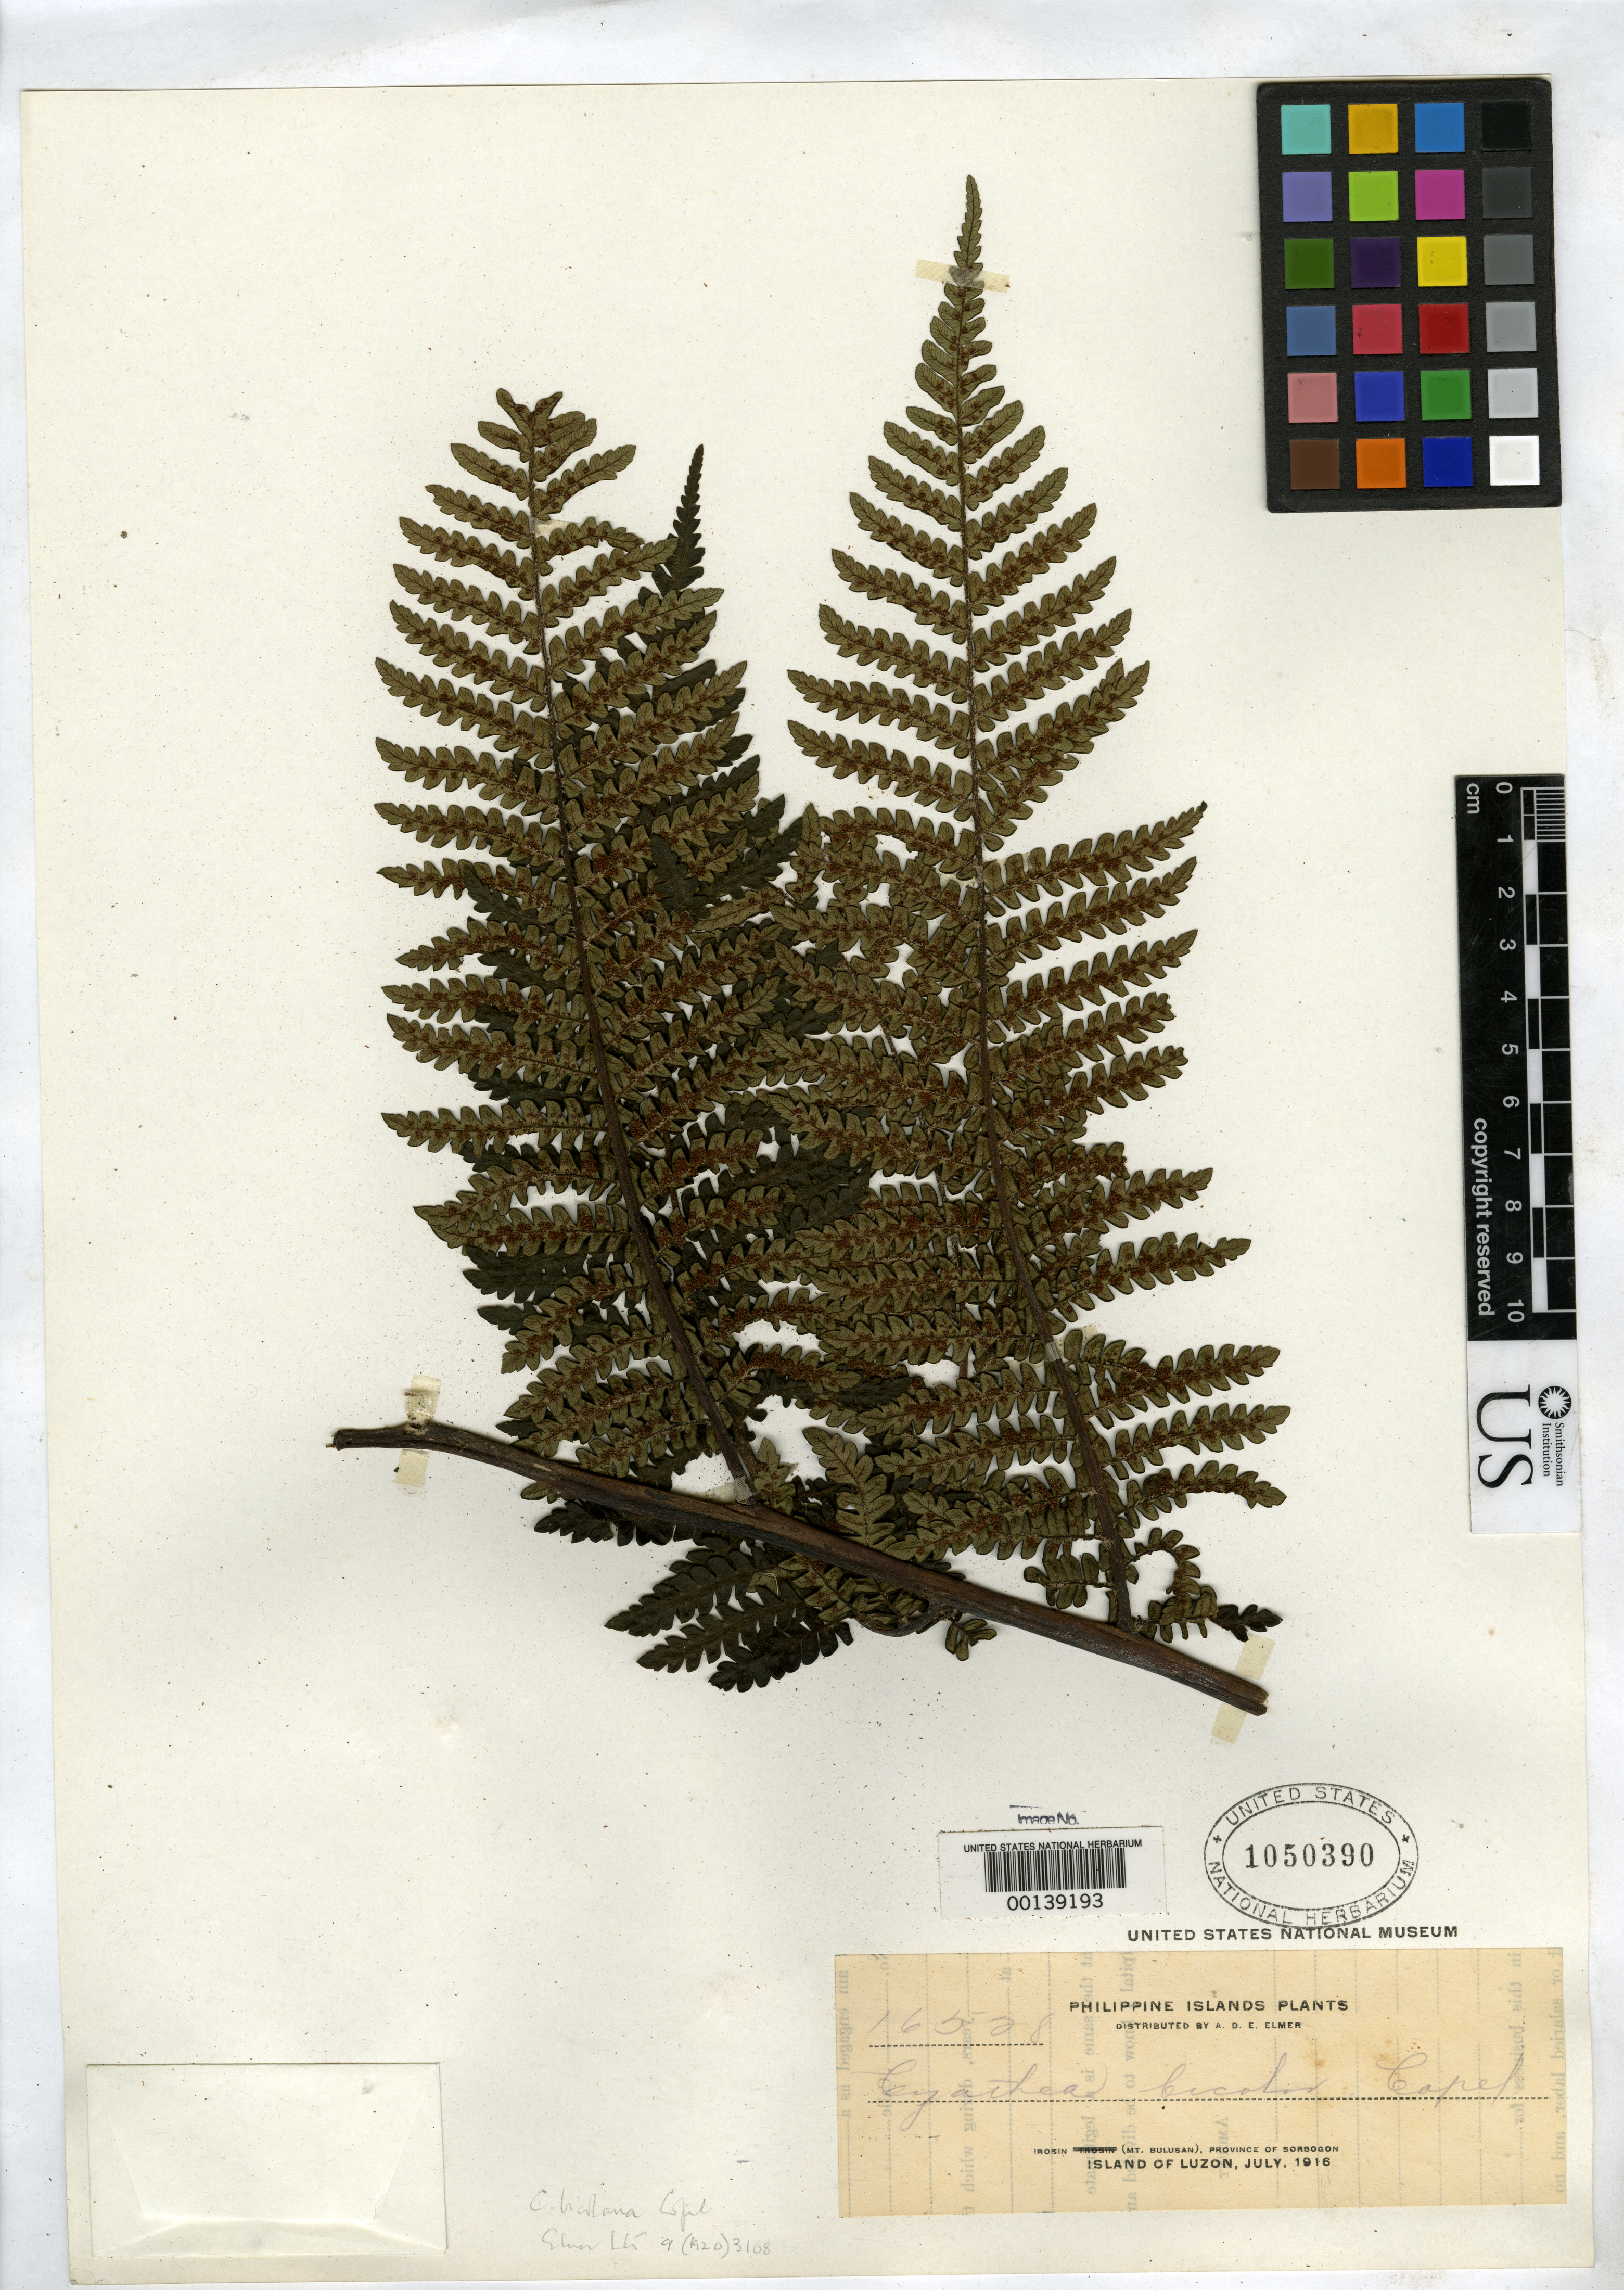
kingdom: Plantae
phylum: Tracheophyta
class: Polypodiopsida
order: Cyatheales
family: Cyatheaceae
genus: Cyathea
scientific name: Cyathea bicolana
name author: Copel. in Elmer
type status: Isotype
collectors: A. D. E. Elmer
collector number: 16528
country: Philippines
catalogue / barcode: US 1050390